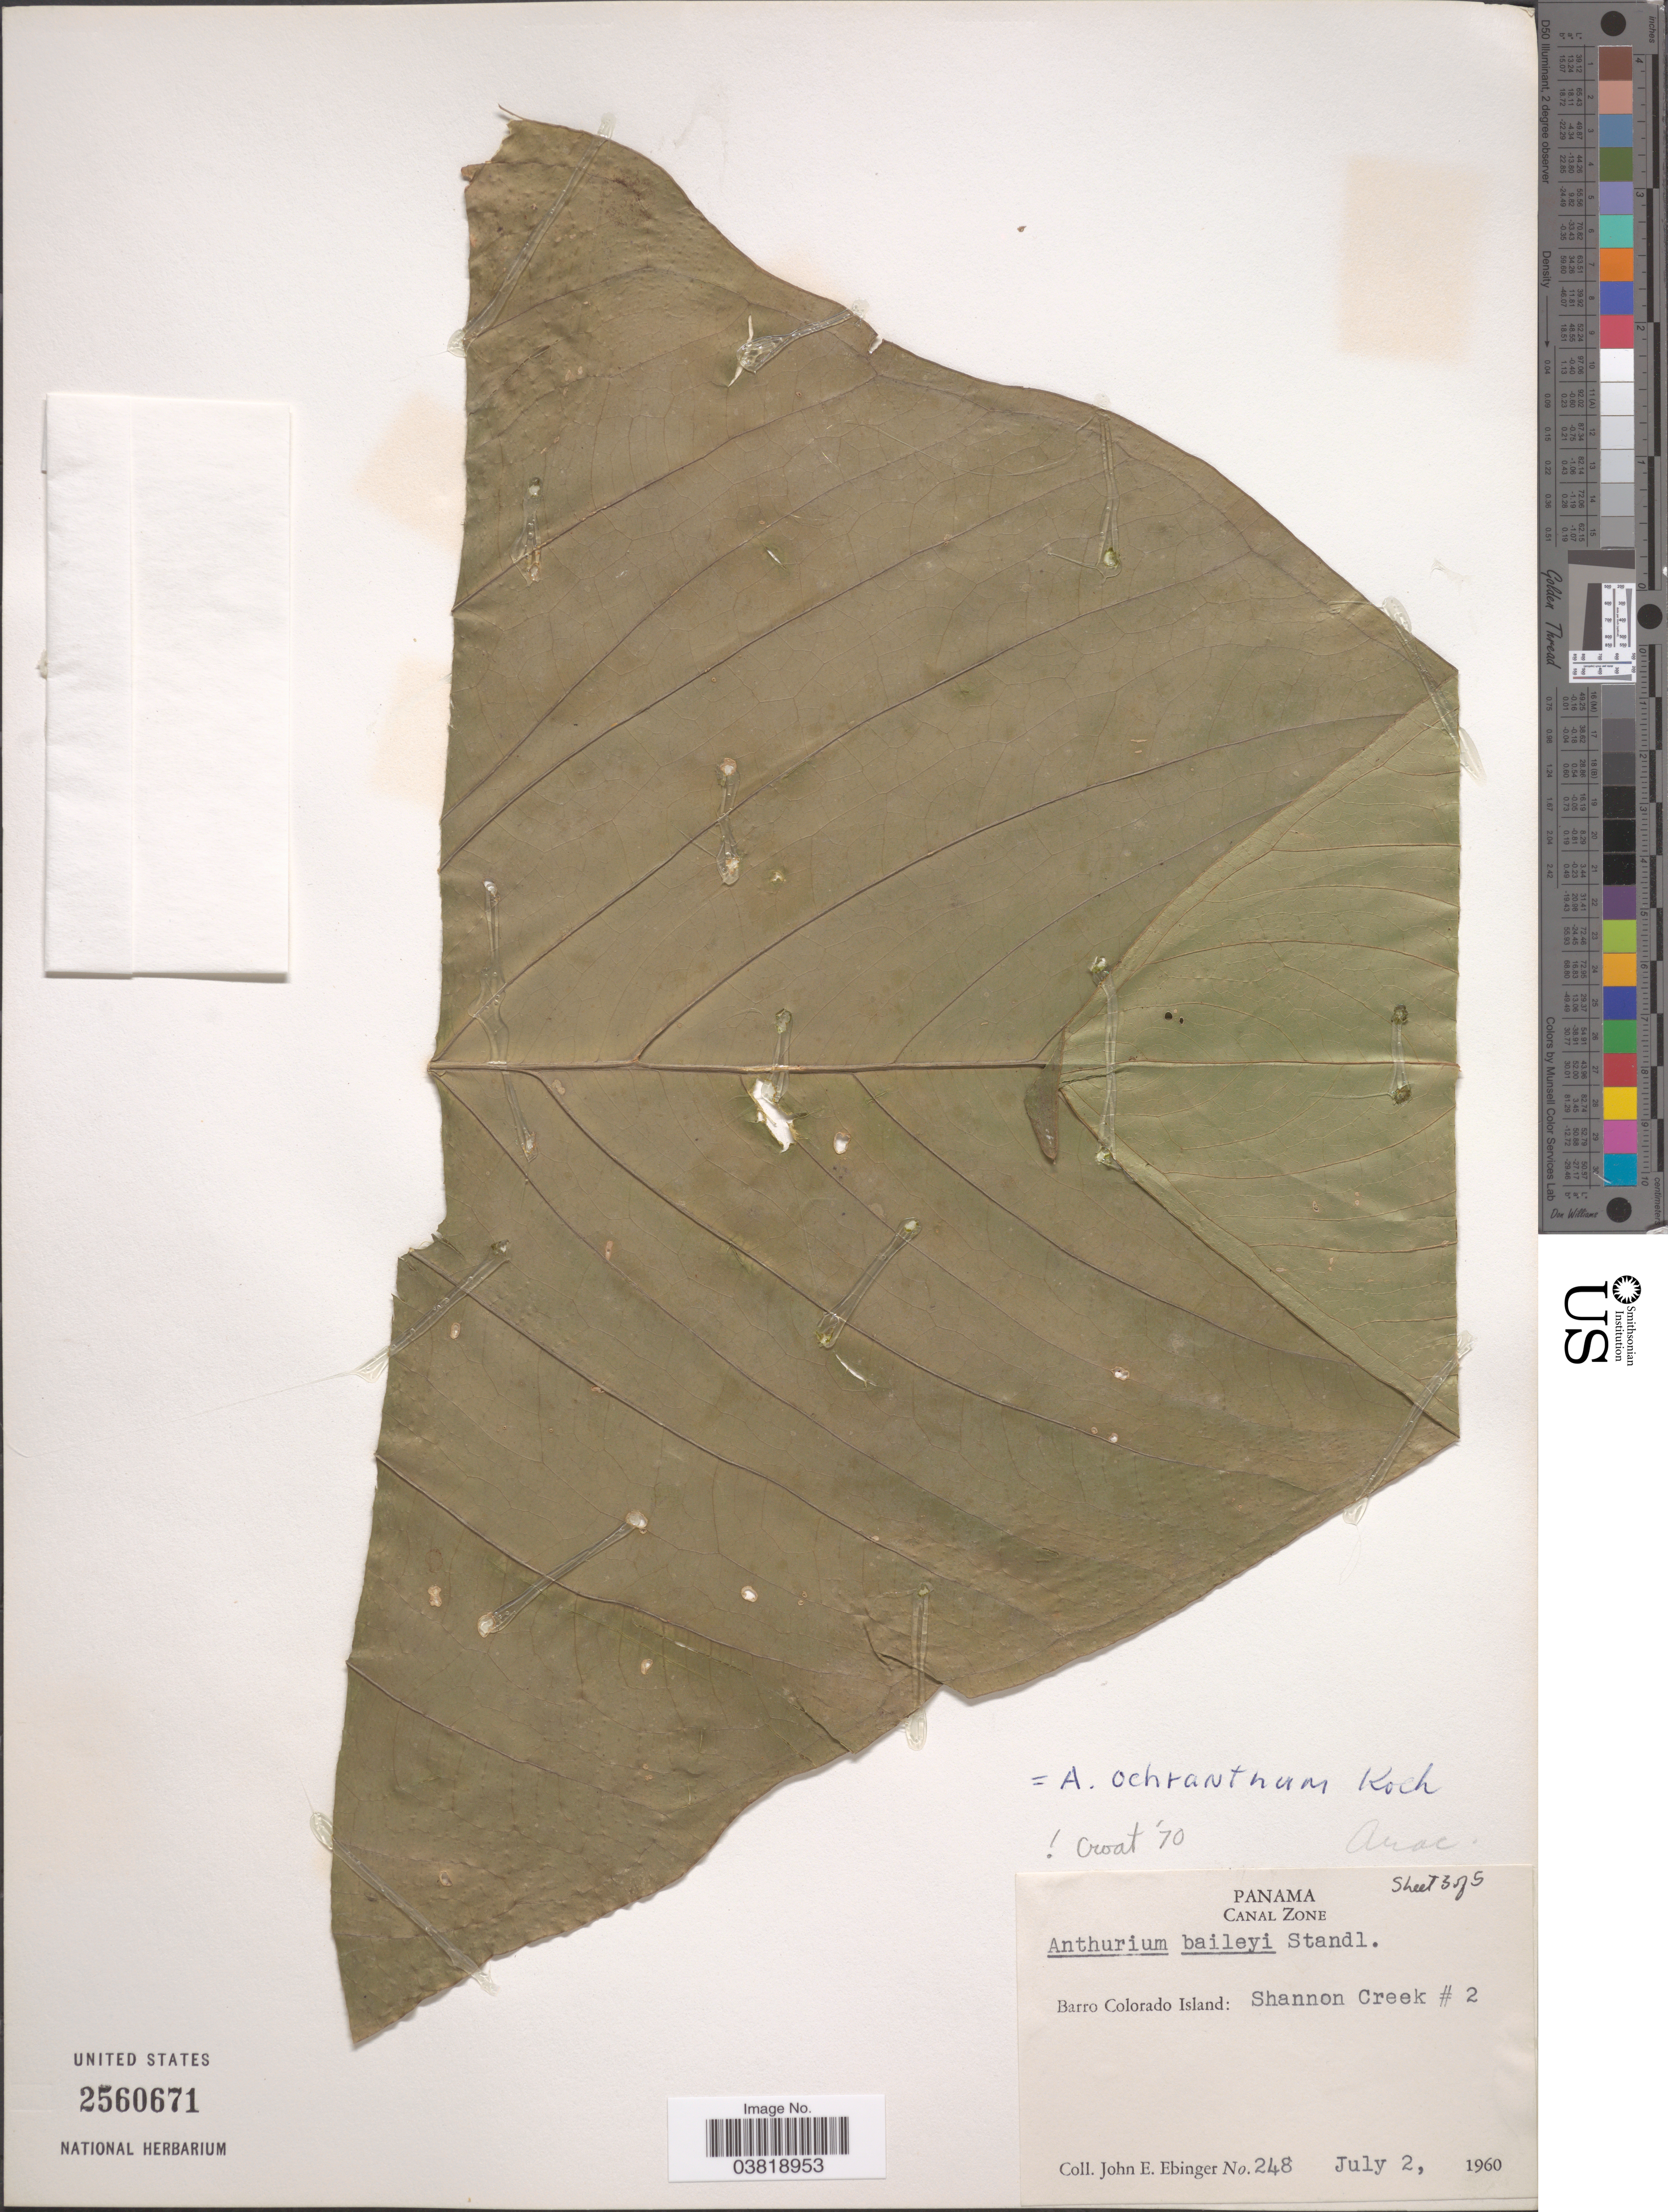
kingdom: Plantae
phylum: Tracheophyta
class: Liliopsida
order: Alismatales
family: Araceae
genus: Anthurium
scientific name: Anthurium ochranthum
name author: K. Koch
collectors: J. Ebinger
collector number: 248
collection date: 1960-07-02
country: Panama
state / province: Panamá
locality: Canal Zone. Barro Colorado Island: Shannon Creek # 2.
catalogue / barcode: US 2560671